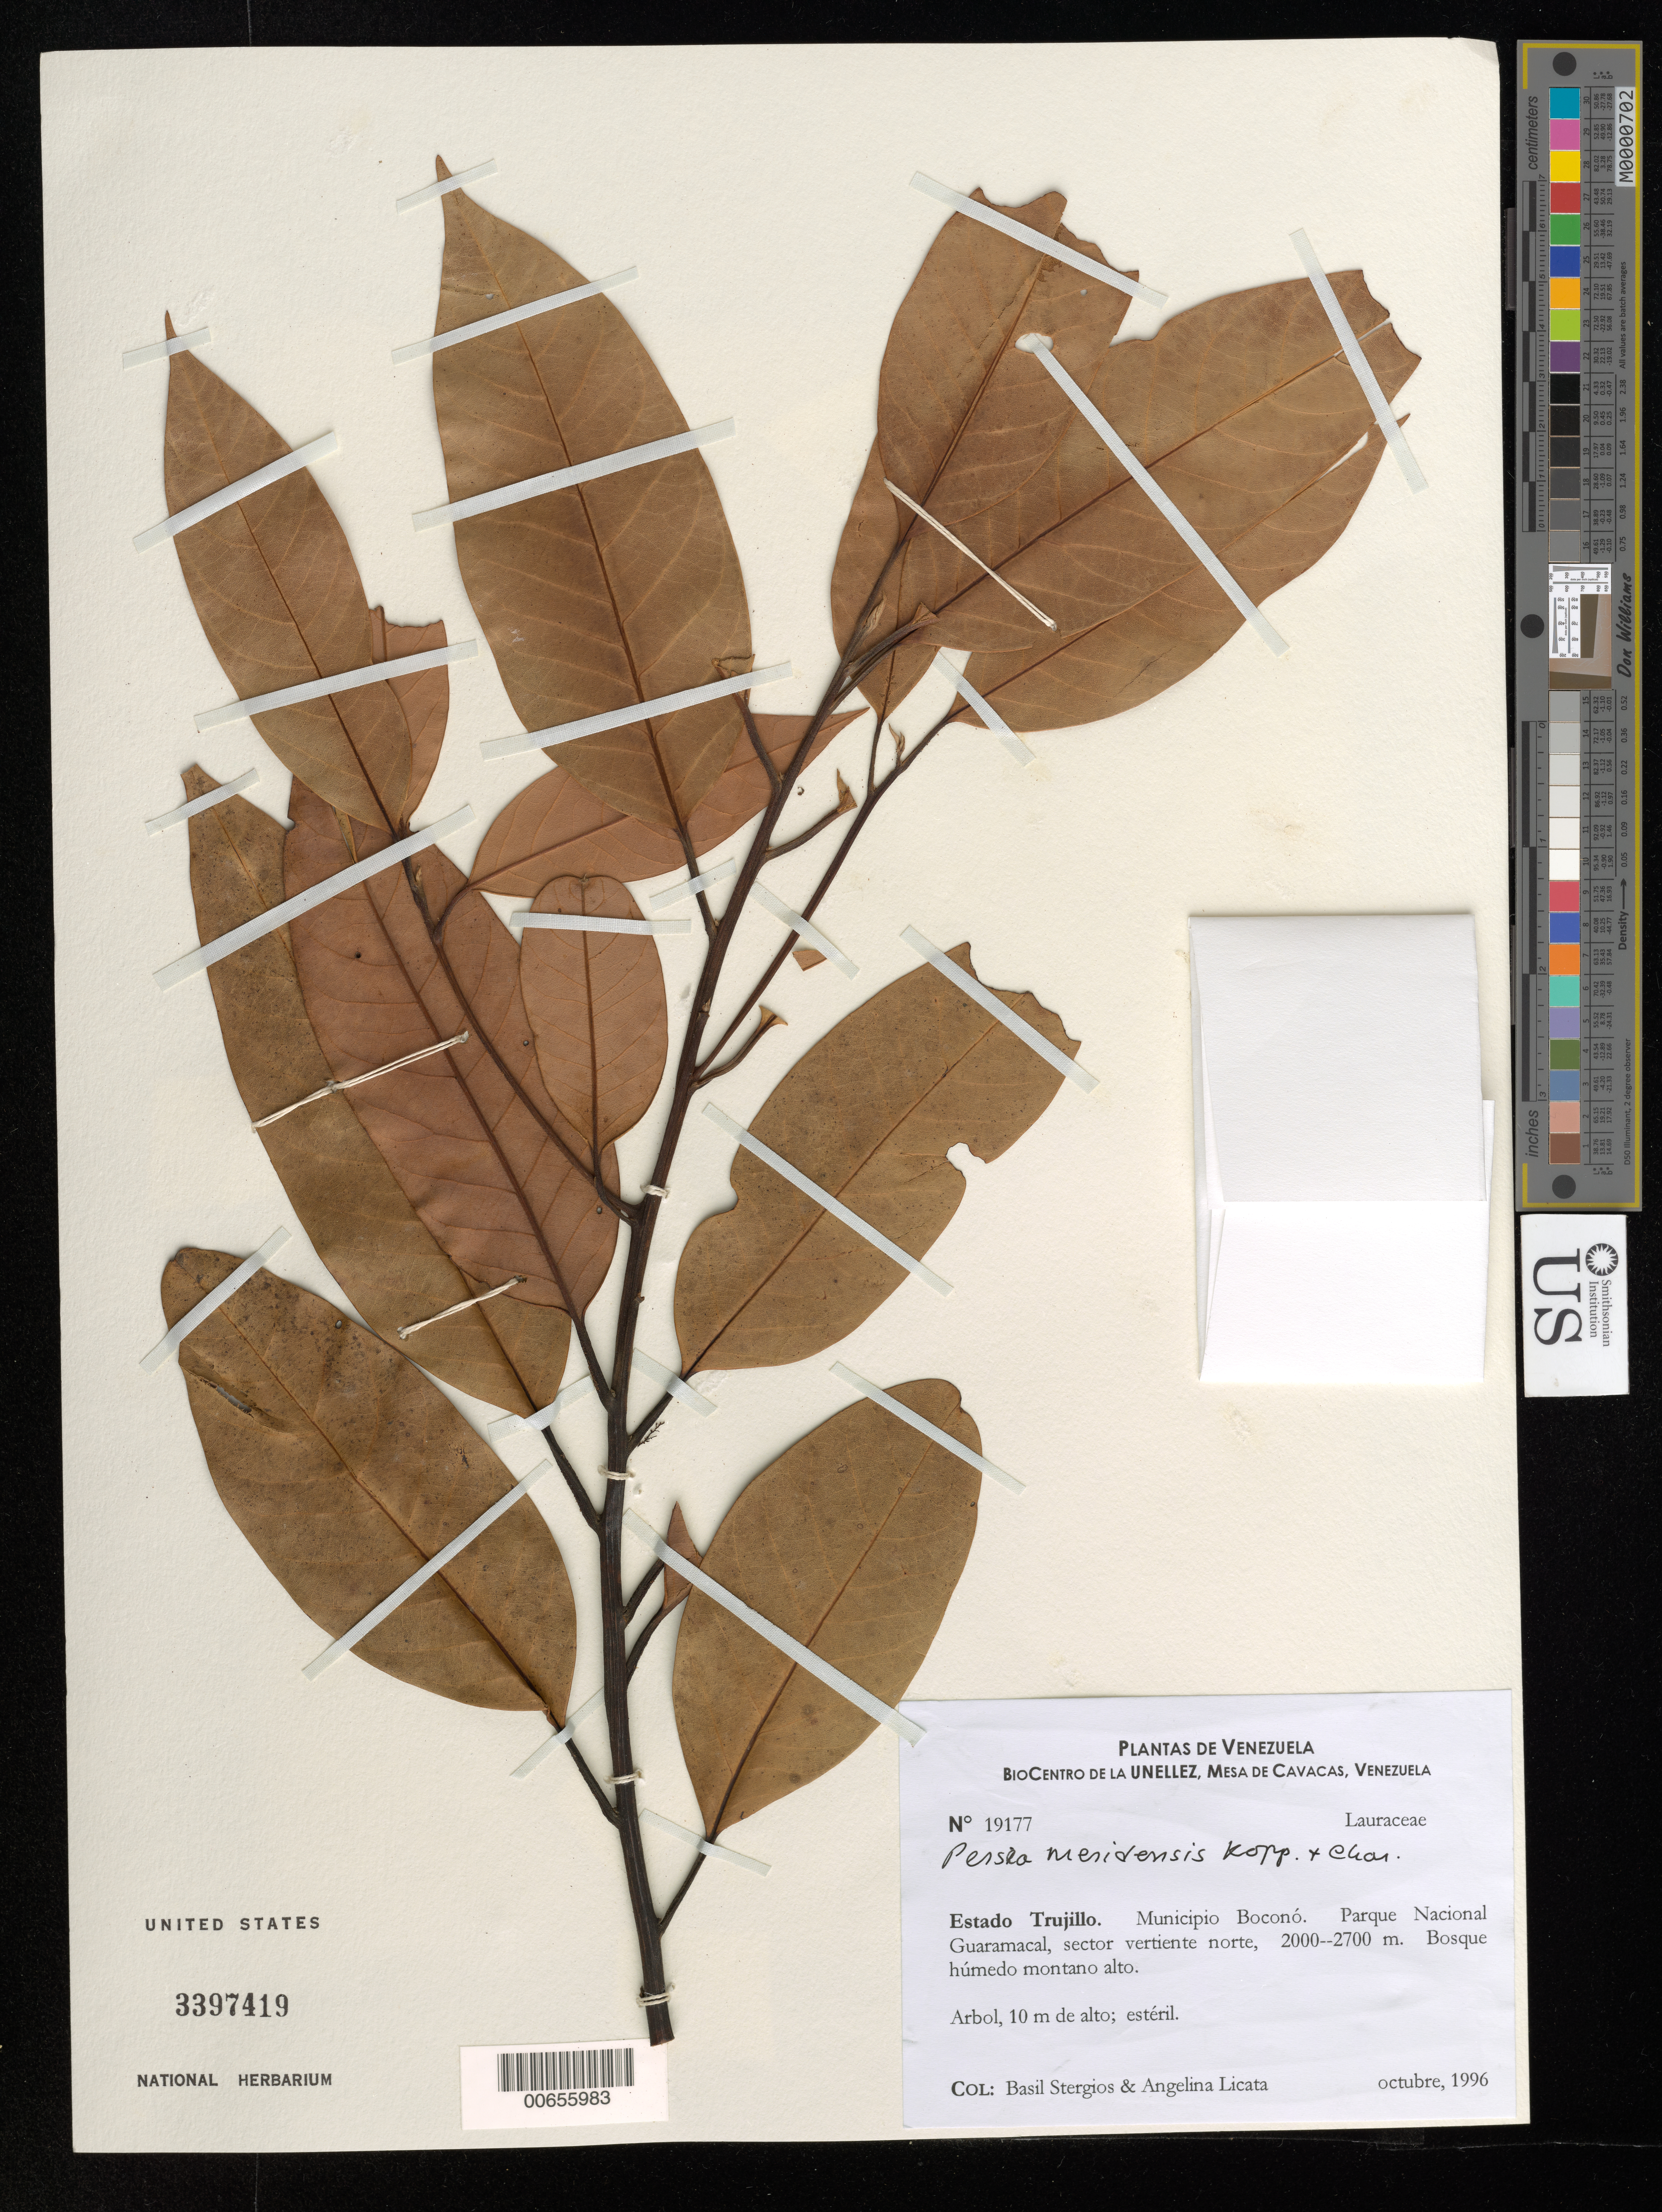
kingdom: Plantae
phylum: Tracheophyta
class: Magnoliopsida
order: Laurales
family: Lauraceae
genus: Persea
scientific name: Persea meridensis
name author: L.E. Kopp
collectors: B. G. Stergios & A. Licata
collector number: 19177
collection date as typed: Oct 1996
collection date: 1996-10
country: Venezuela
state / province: Trujillo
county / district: Boconó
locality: Parque Nacional Guaramacal, vertiente N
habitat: Bosque húmedo montano alto.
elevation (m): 2000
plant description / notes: PORT, US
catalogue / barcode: US 3397419